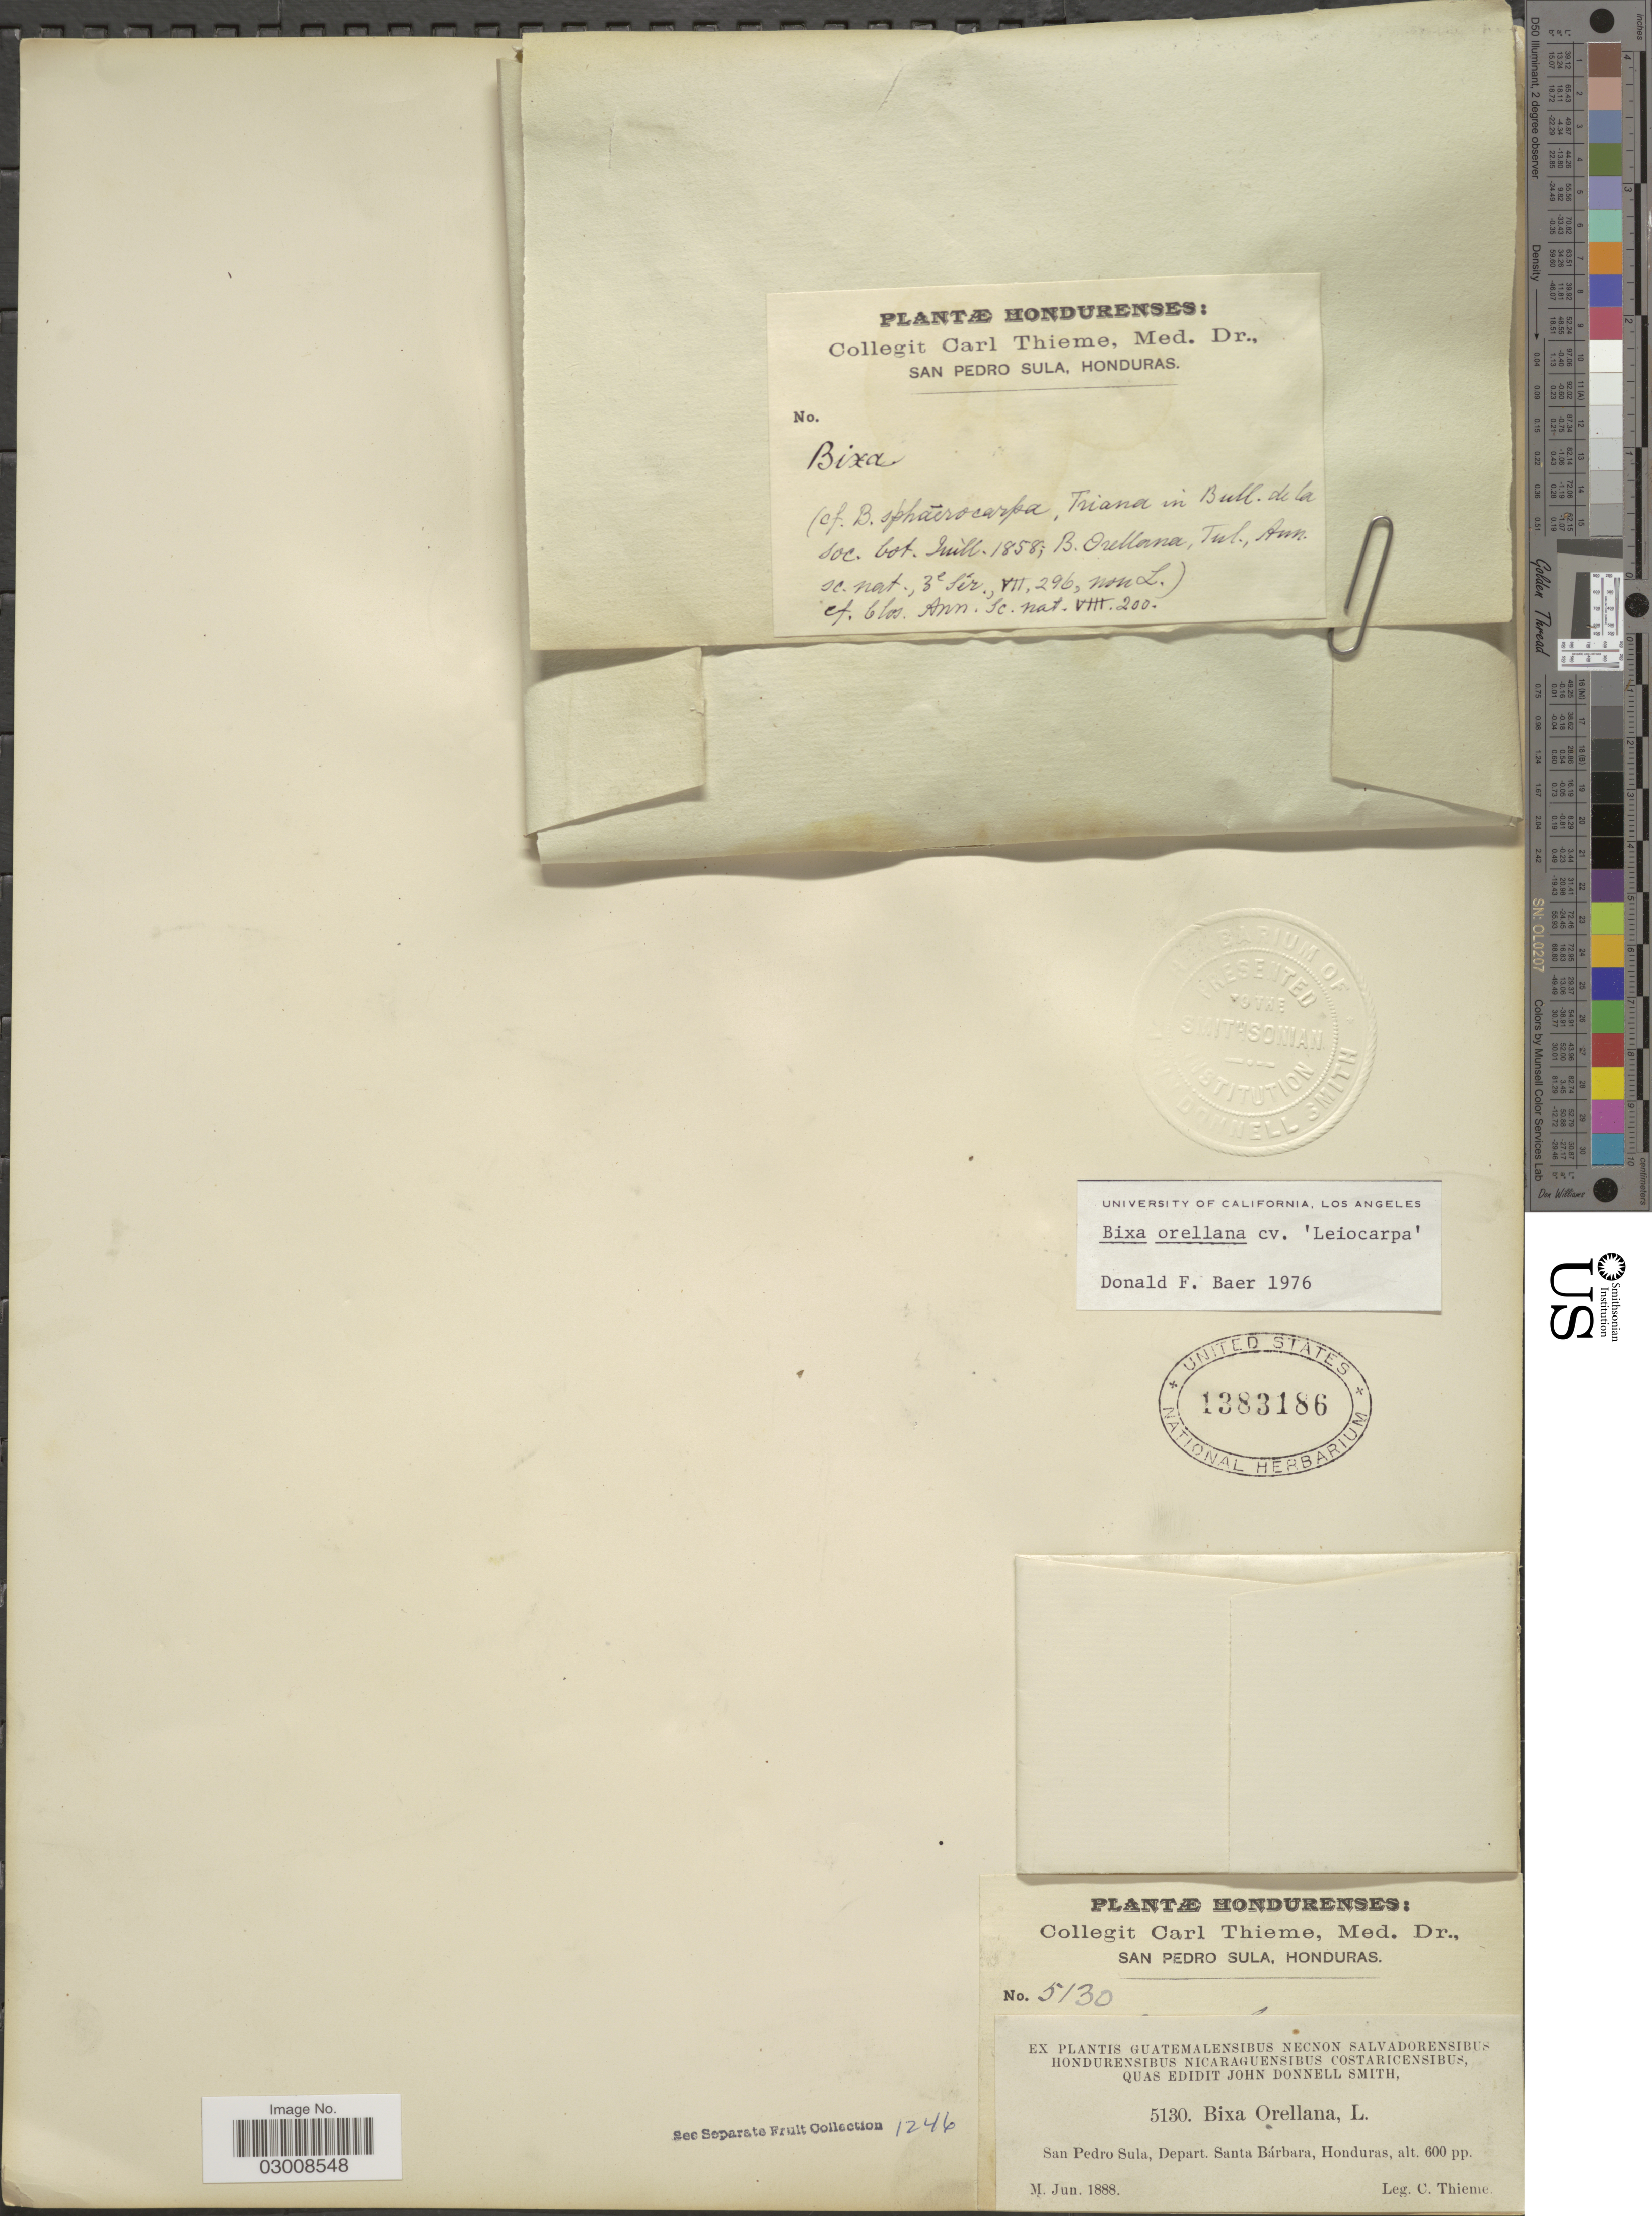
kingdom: Plantae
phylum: Tracheophyta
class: Magnoliopsida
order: Malvales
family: Bixaceae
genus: Bixa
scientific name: Bixa orellana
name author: L.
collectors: C. Thieme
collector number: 5130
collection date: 1888-06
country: Honduras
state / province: Santa Bárbara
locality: San Pedro Sula, Depart. Santa Bárbara.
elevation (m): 183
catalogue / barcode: US 1383186